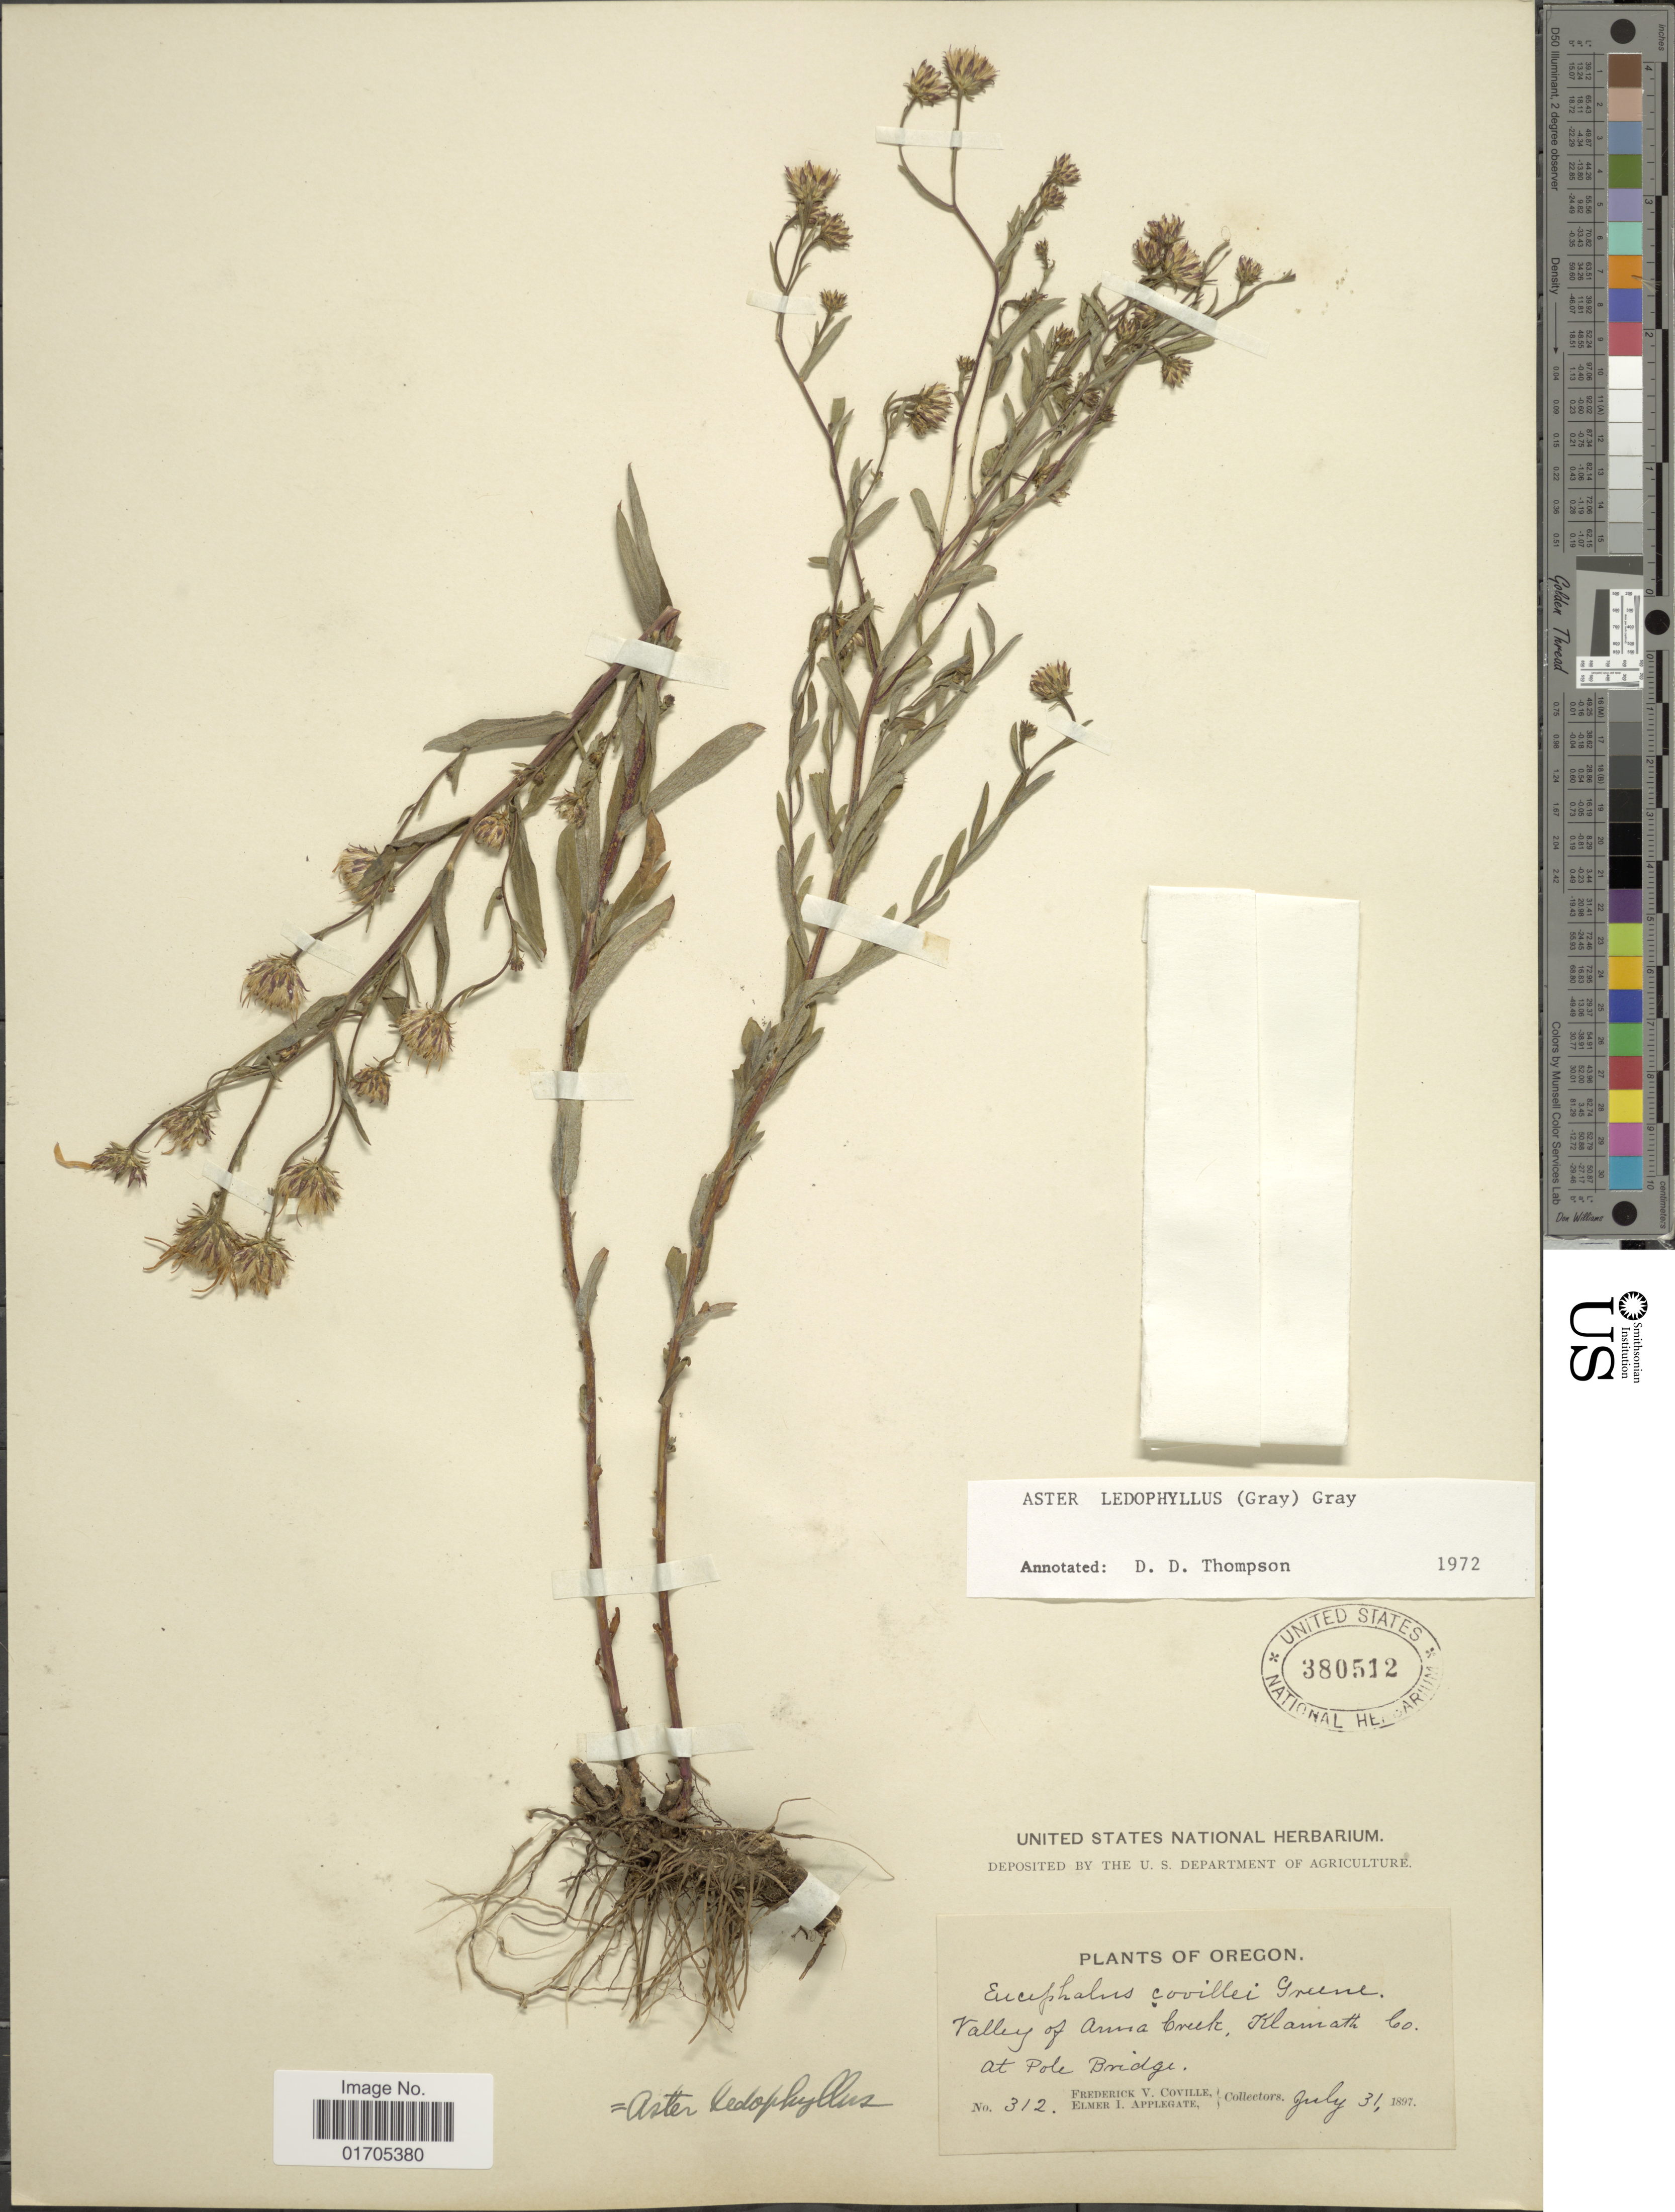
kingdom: Plantae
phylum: Tracheophyta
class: Magnoliopsida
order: Asterales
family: Asteraceae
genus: Eucephalus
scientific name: Eucephalus ledophyllus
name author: (A. Gray) Greene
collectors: F. V. Coville & E. I. Applegate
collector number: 312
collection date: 1897-07-31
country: United States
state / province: Oregon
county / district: Klamath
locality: Valley of Anna Creek, Klamath Co. at Pole Bridge.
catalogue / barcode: US 380512